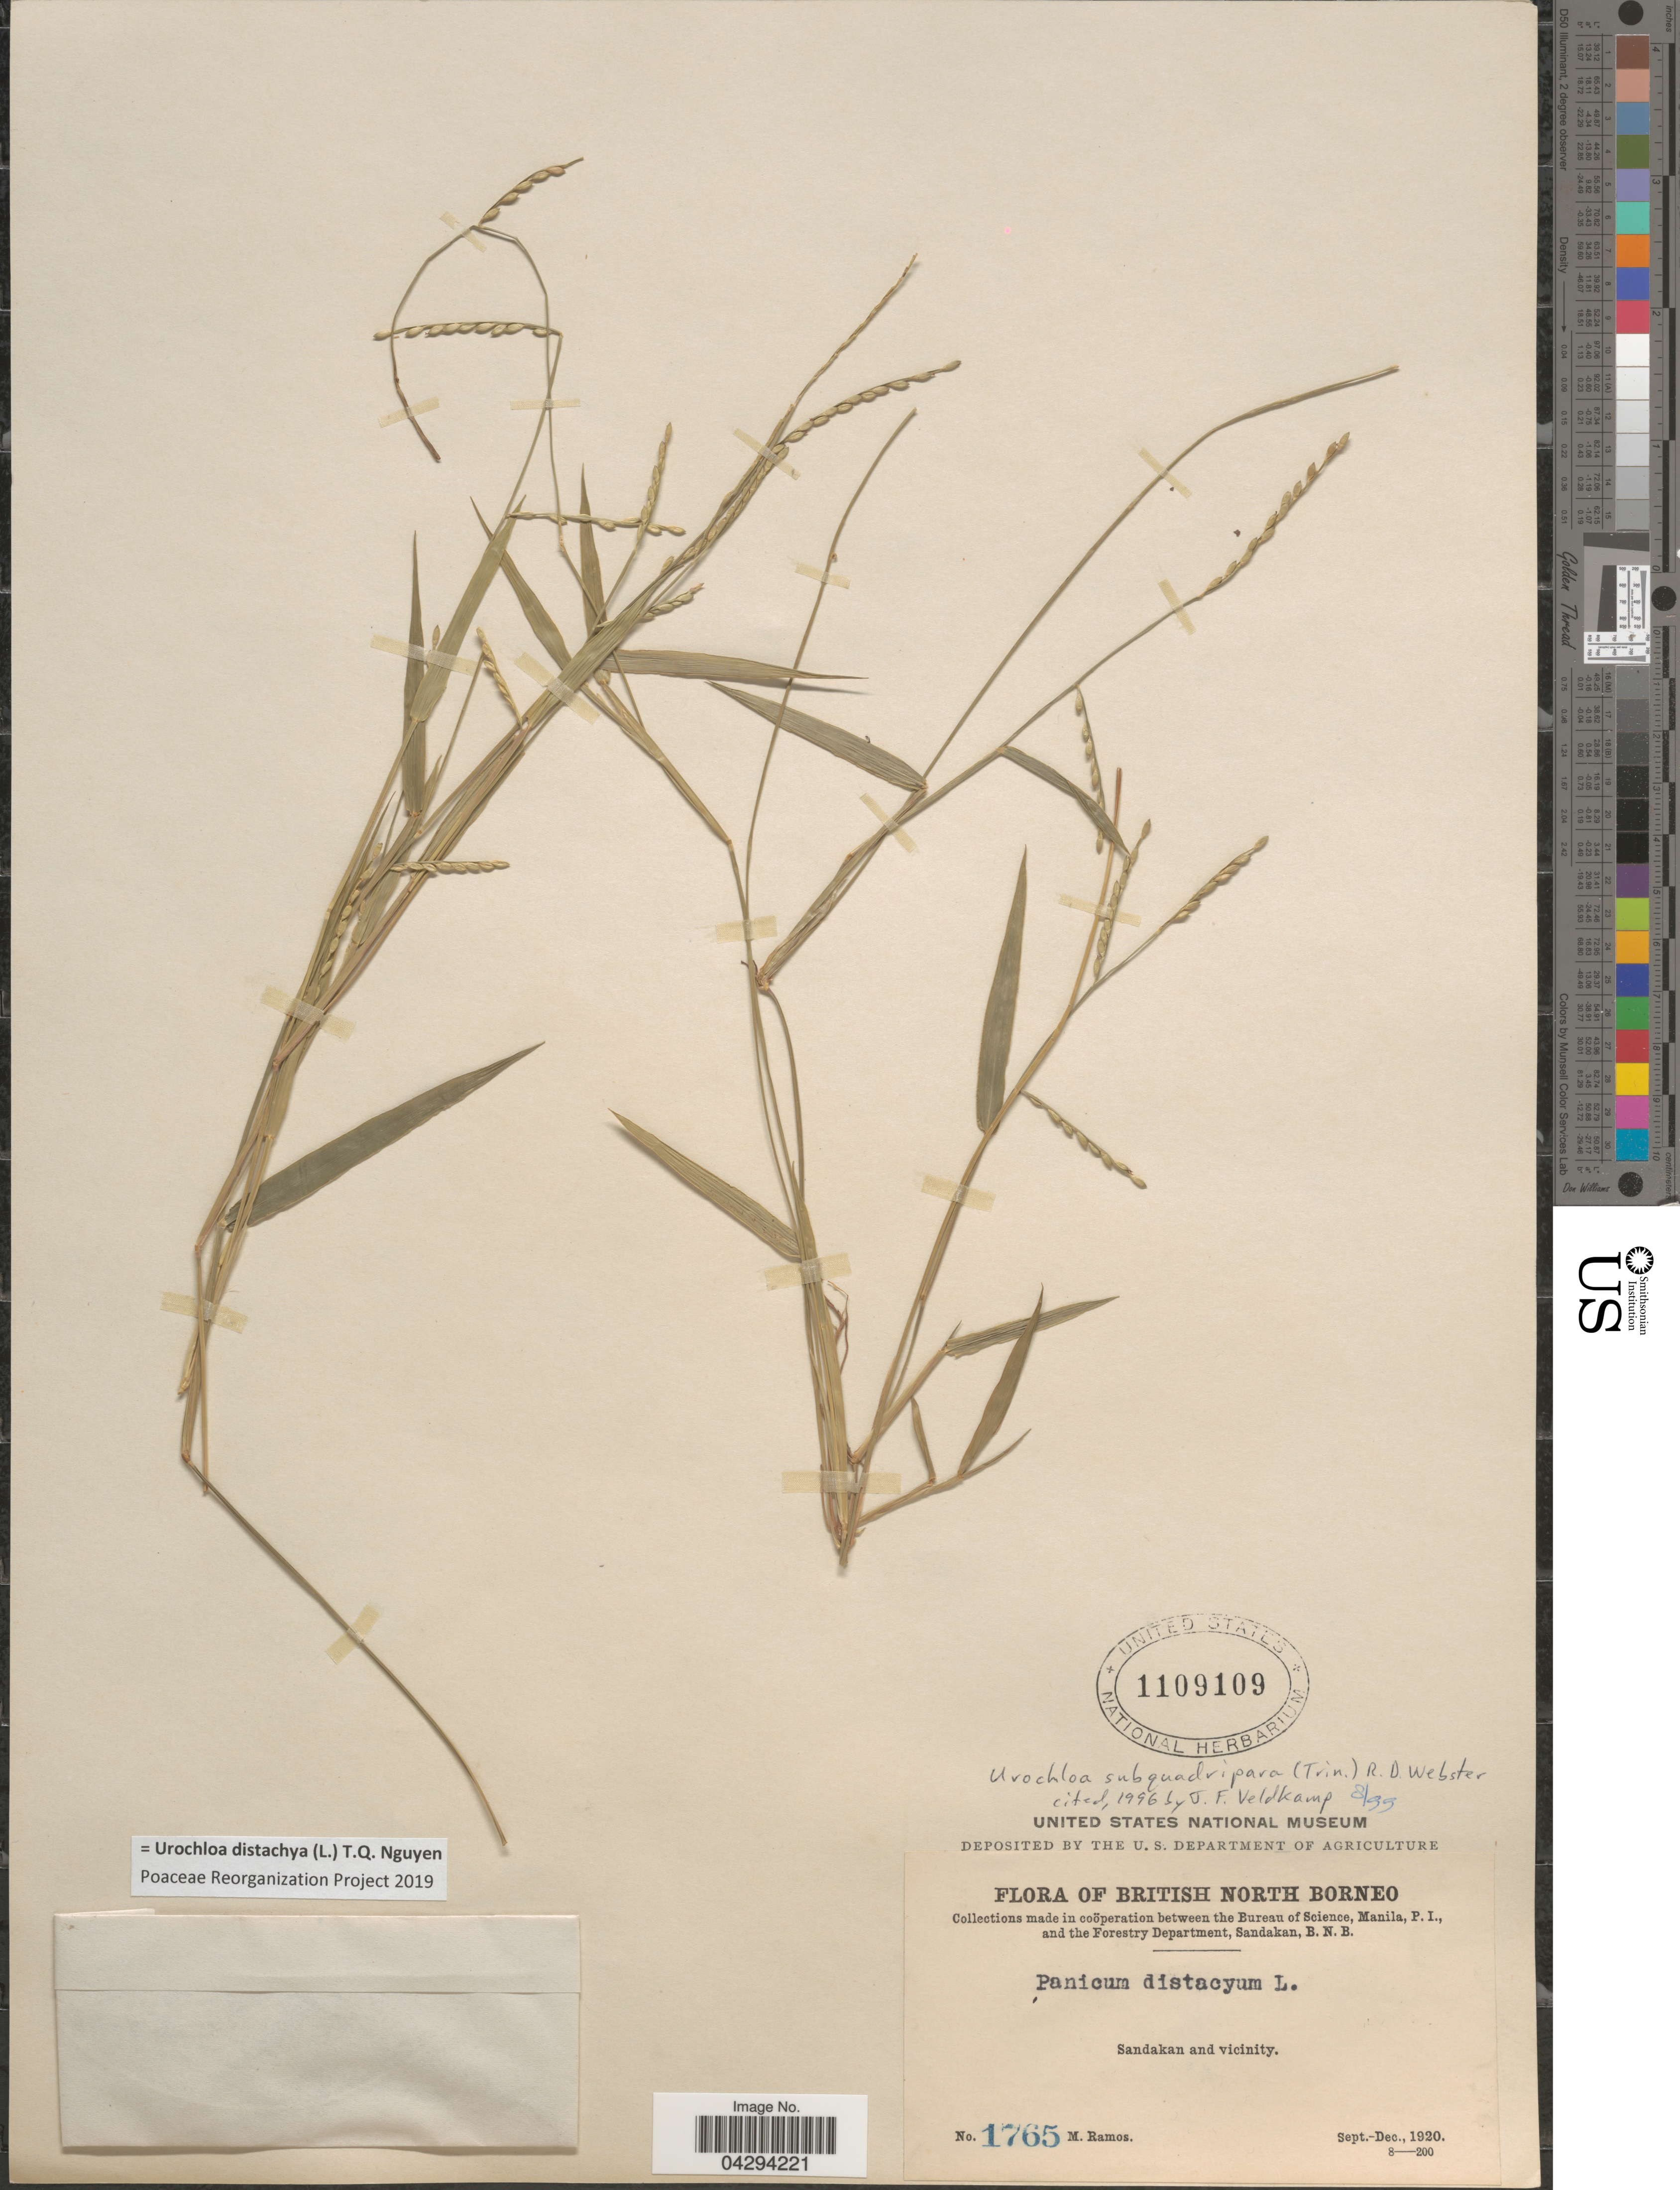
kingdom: Plantae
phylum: Tracheophyta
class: Liliopsida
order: Poales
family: Poaceae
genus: Urochloa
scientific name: Urochloa distachya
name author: (L.) T.Q. Nguyen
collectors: M. Ramos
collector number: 1765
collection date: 1920-09/1920-12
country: Malaysia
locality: British North Borneo. Sandakan and vicinity.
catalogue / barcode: US 1109109